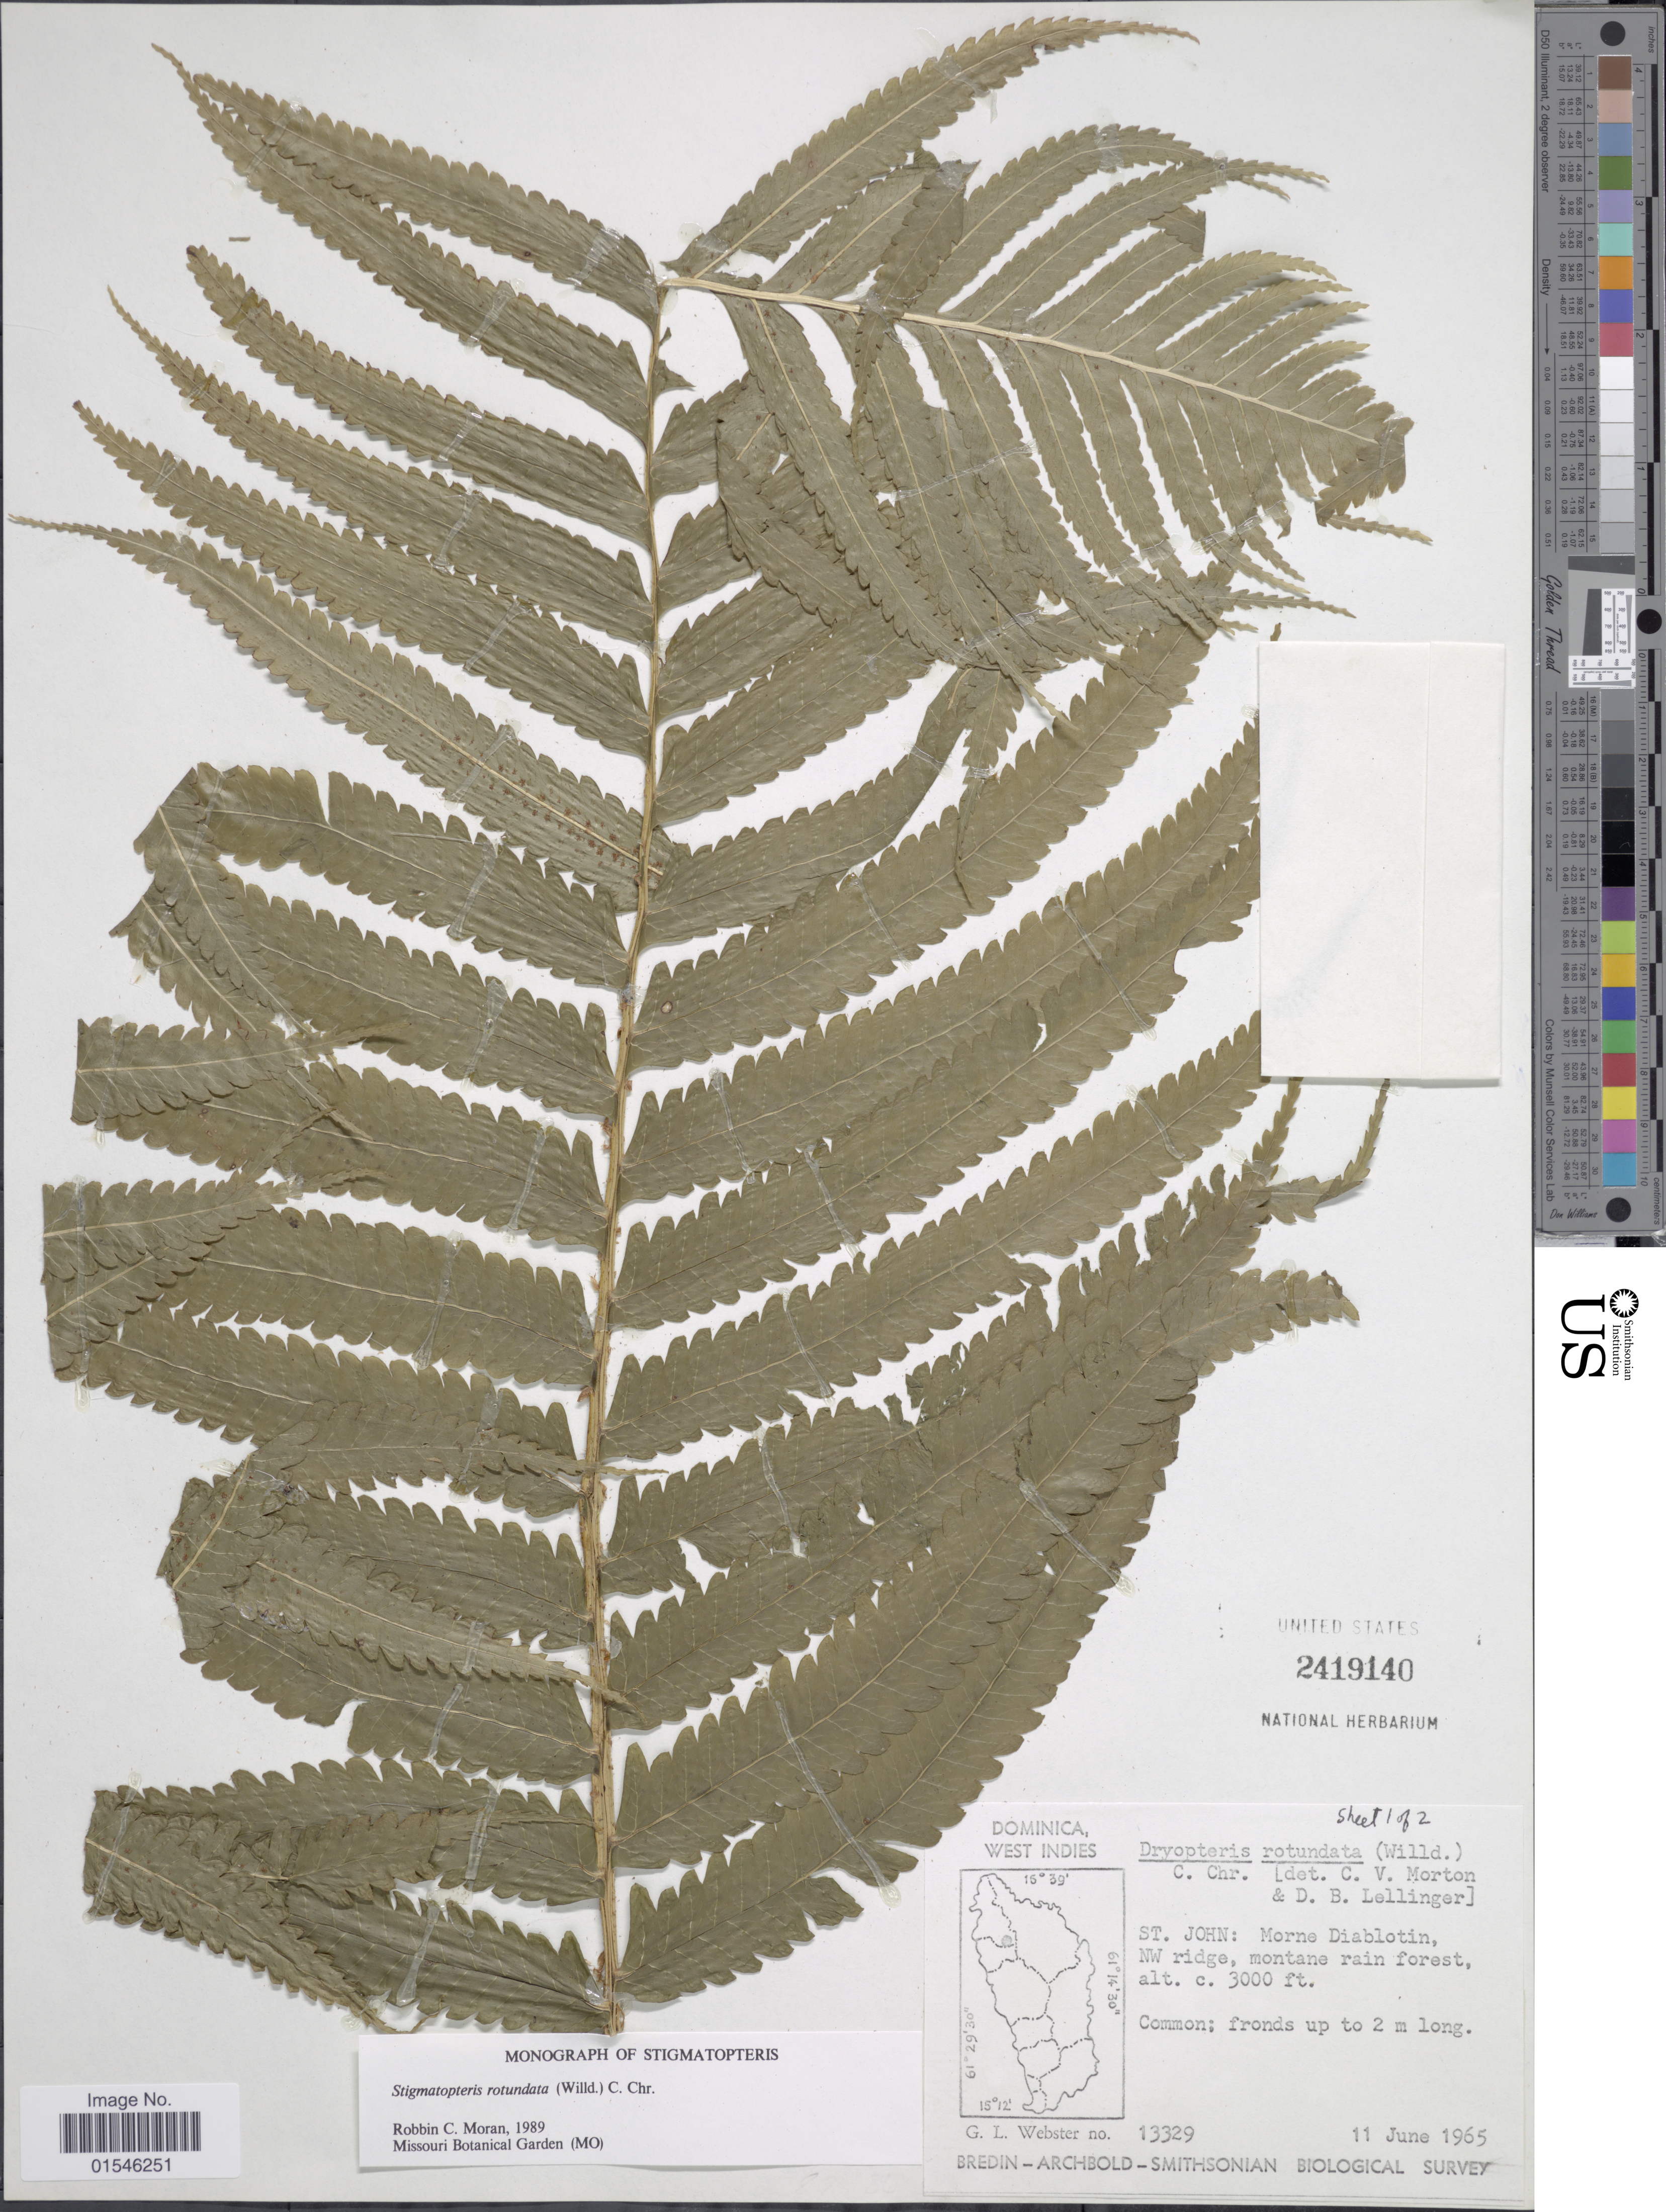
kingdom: Plantae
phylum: Tracheophyta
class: Polypodiopsida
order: Polypodiales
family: Dryopteridaceae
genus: Stigmatopteris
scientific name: Stigmatopteris rotundata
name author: (Willd.) C. Chr.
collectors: G. L. Webster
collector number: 13329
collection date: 1965-06-11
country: Dominica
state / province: St. John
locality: St. John: Morne Diablotin, NW ridge, montane rain forest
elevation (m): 914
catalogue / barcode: US 2419140